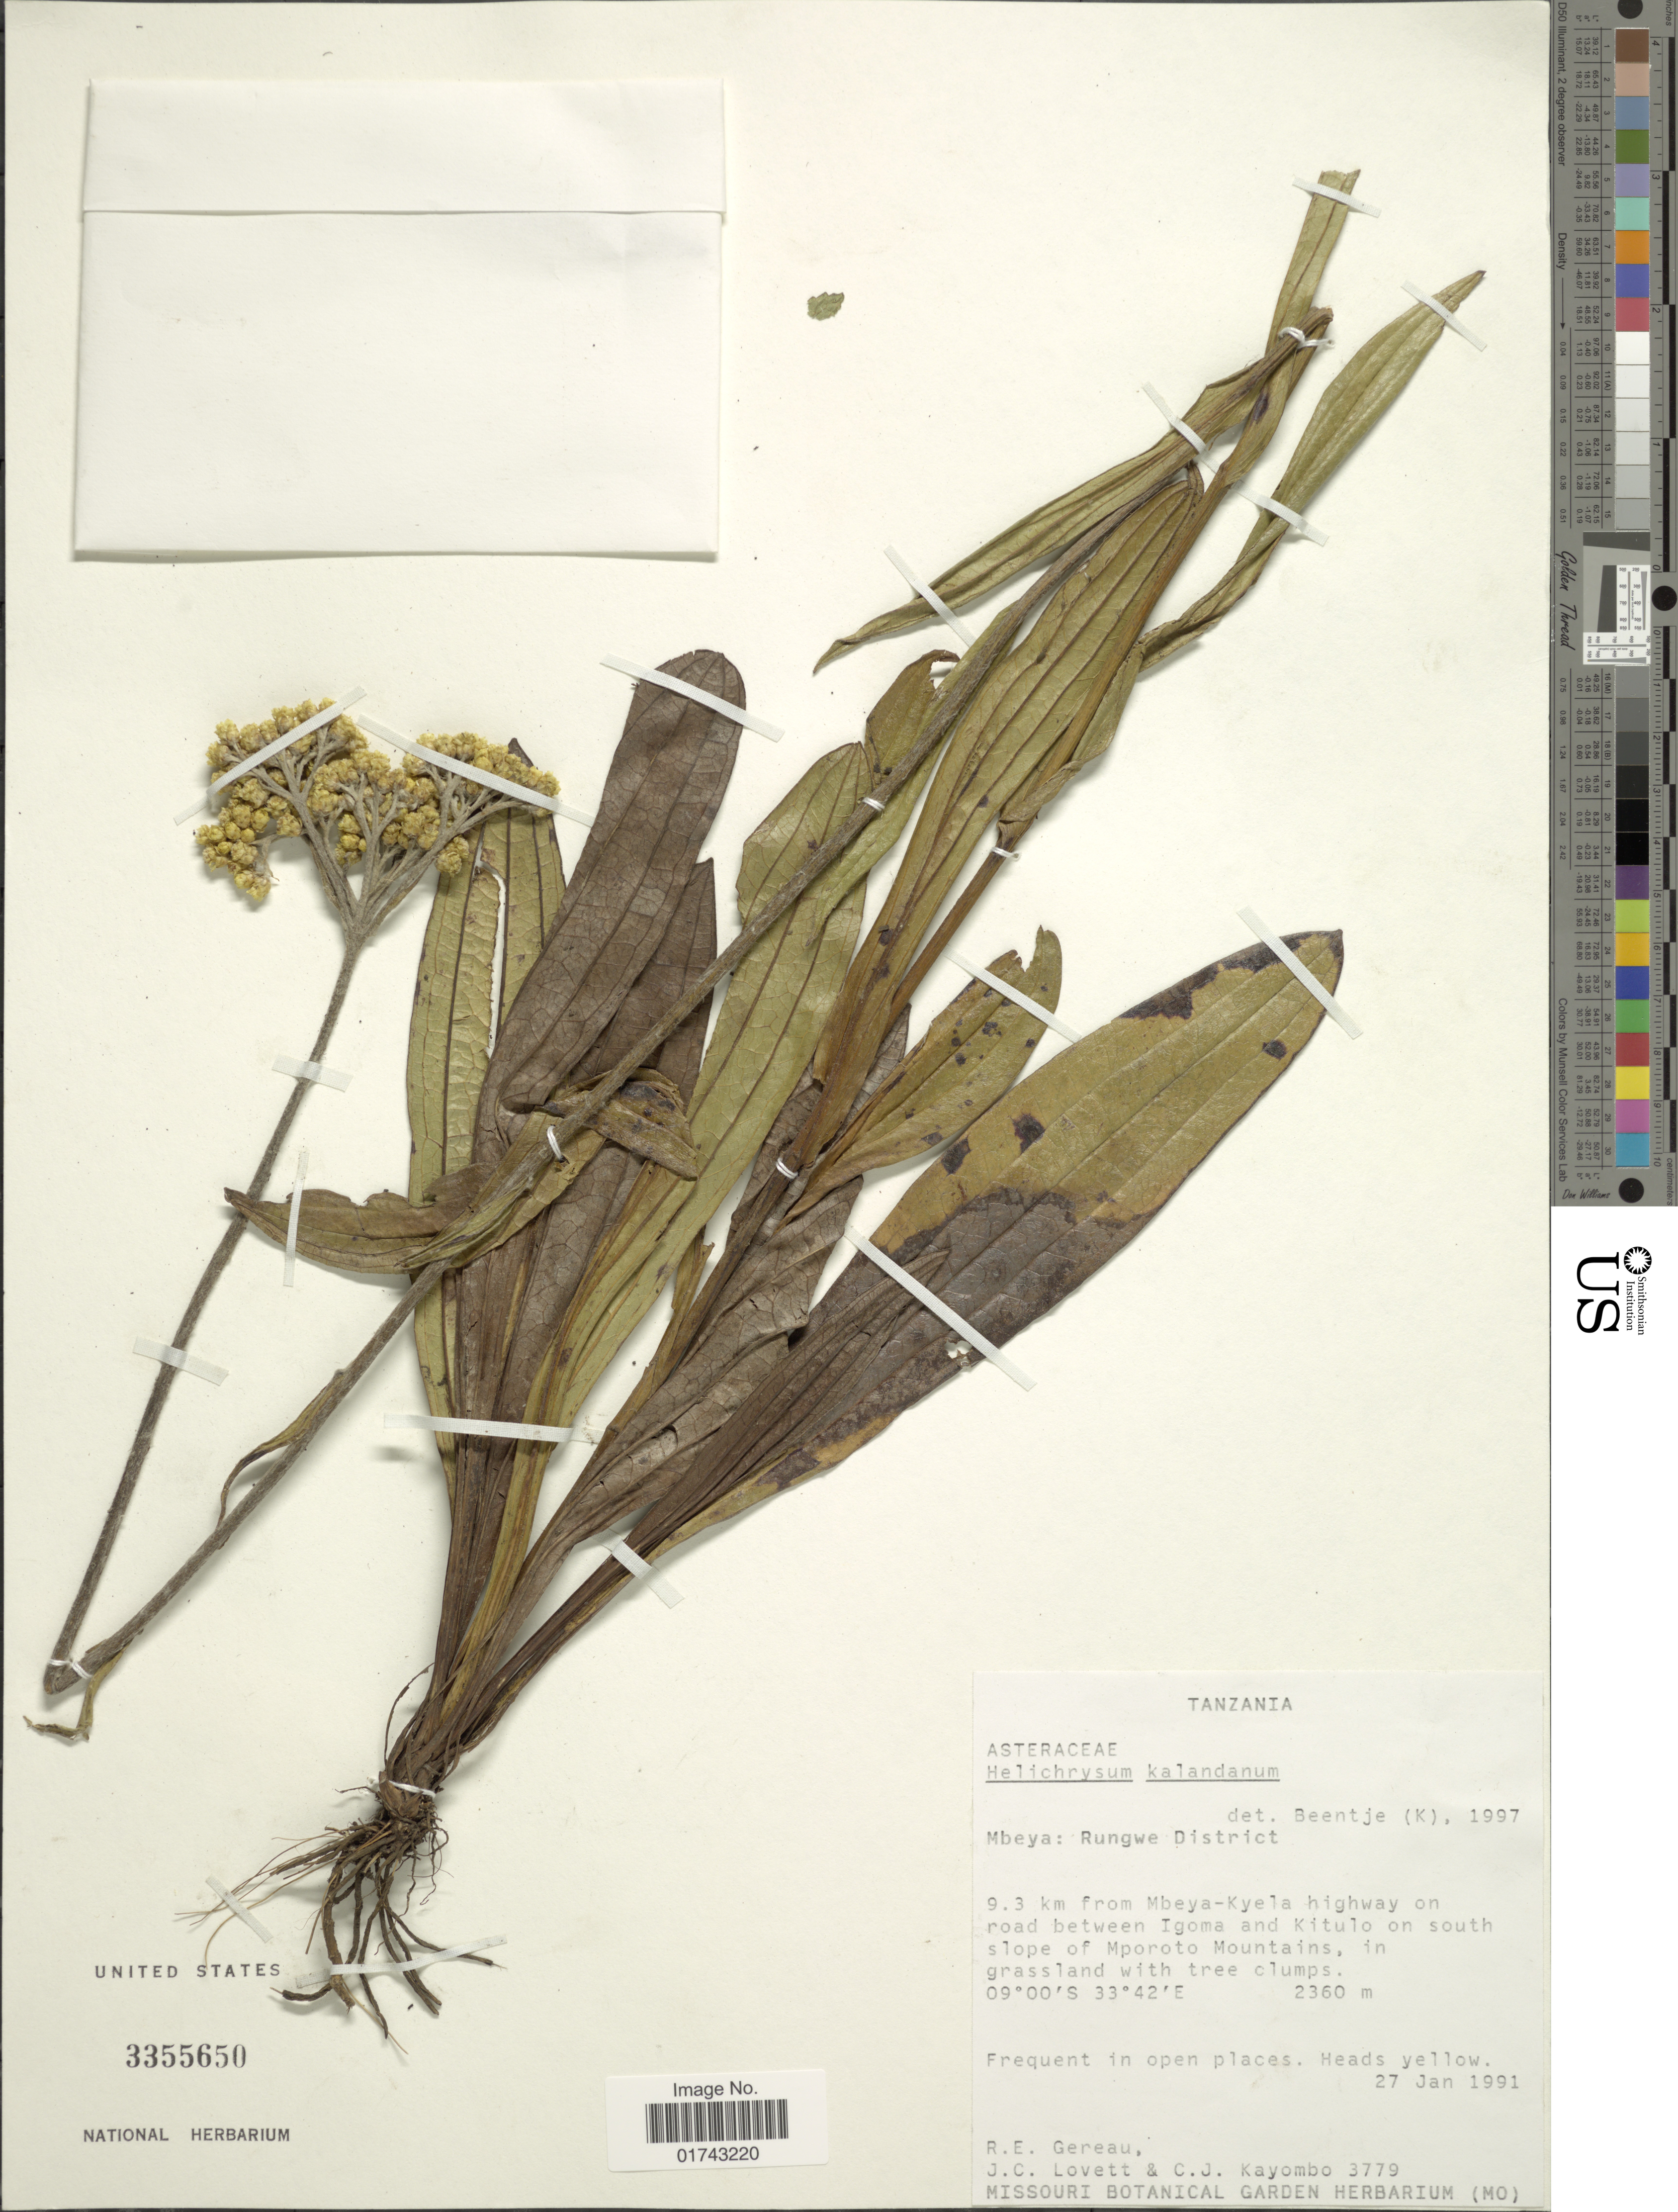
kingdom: Plantae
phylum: Tracheophyta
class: Magnoliopsida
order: Asterales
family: Asteraceae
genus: Helichrysum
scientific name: Helichrysum kalandamum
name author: Less.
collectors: R. Gereau, J. Lovett & C. Kayombo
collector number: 3779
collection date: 1991-01-27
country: Tanzania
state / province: Mbeya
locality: Mbeya: Rungwe District, 9.3 km from Mbeya-Kyela Highway on road between Igoma and Kitulo on south slope of Mporoto Mountains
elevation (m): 2360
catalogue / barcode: US 3355650